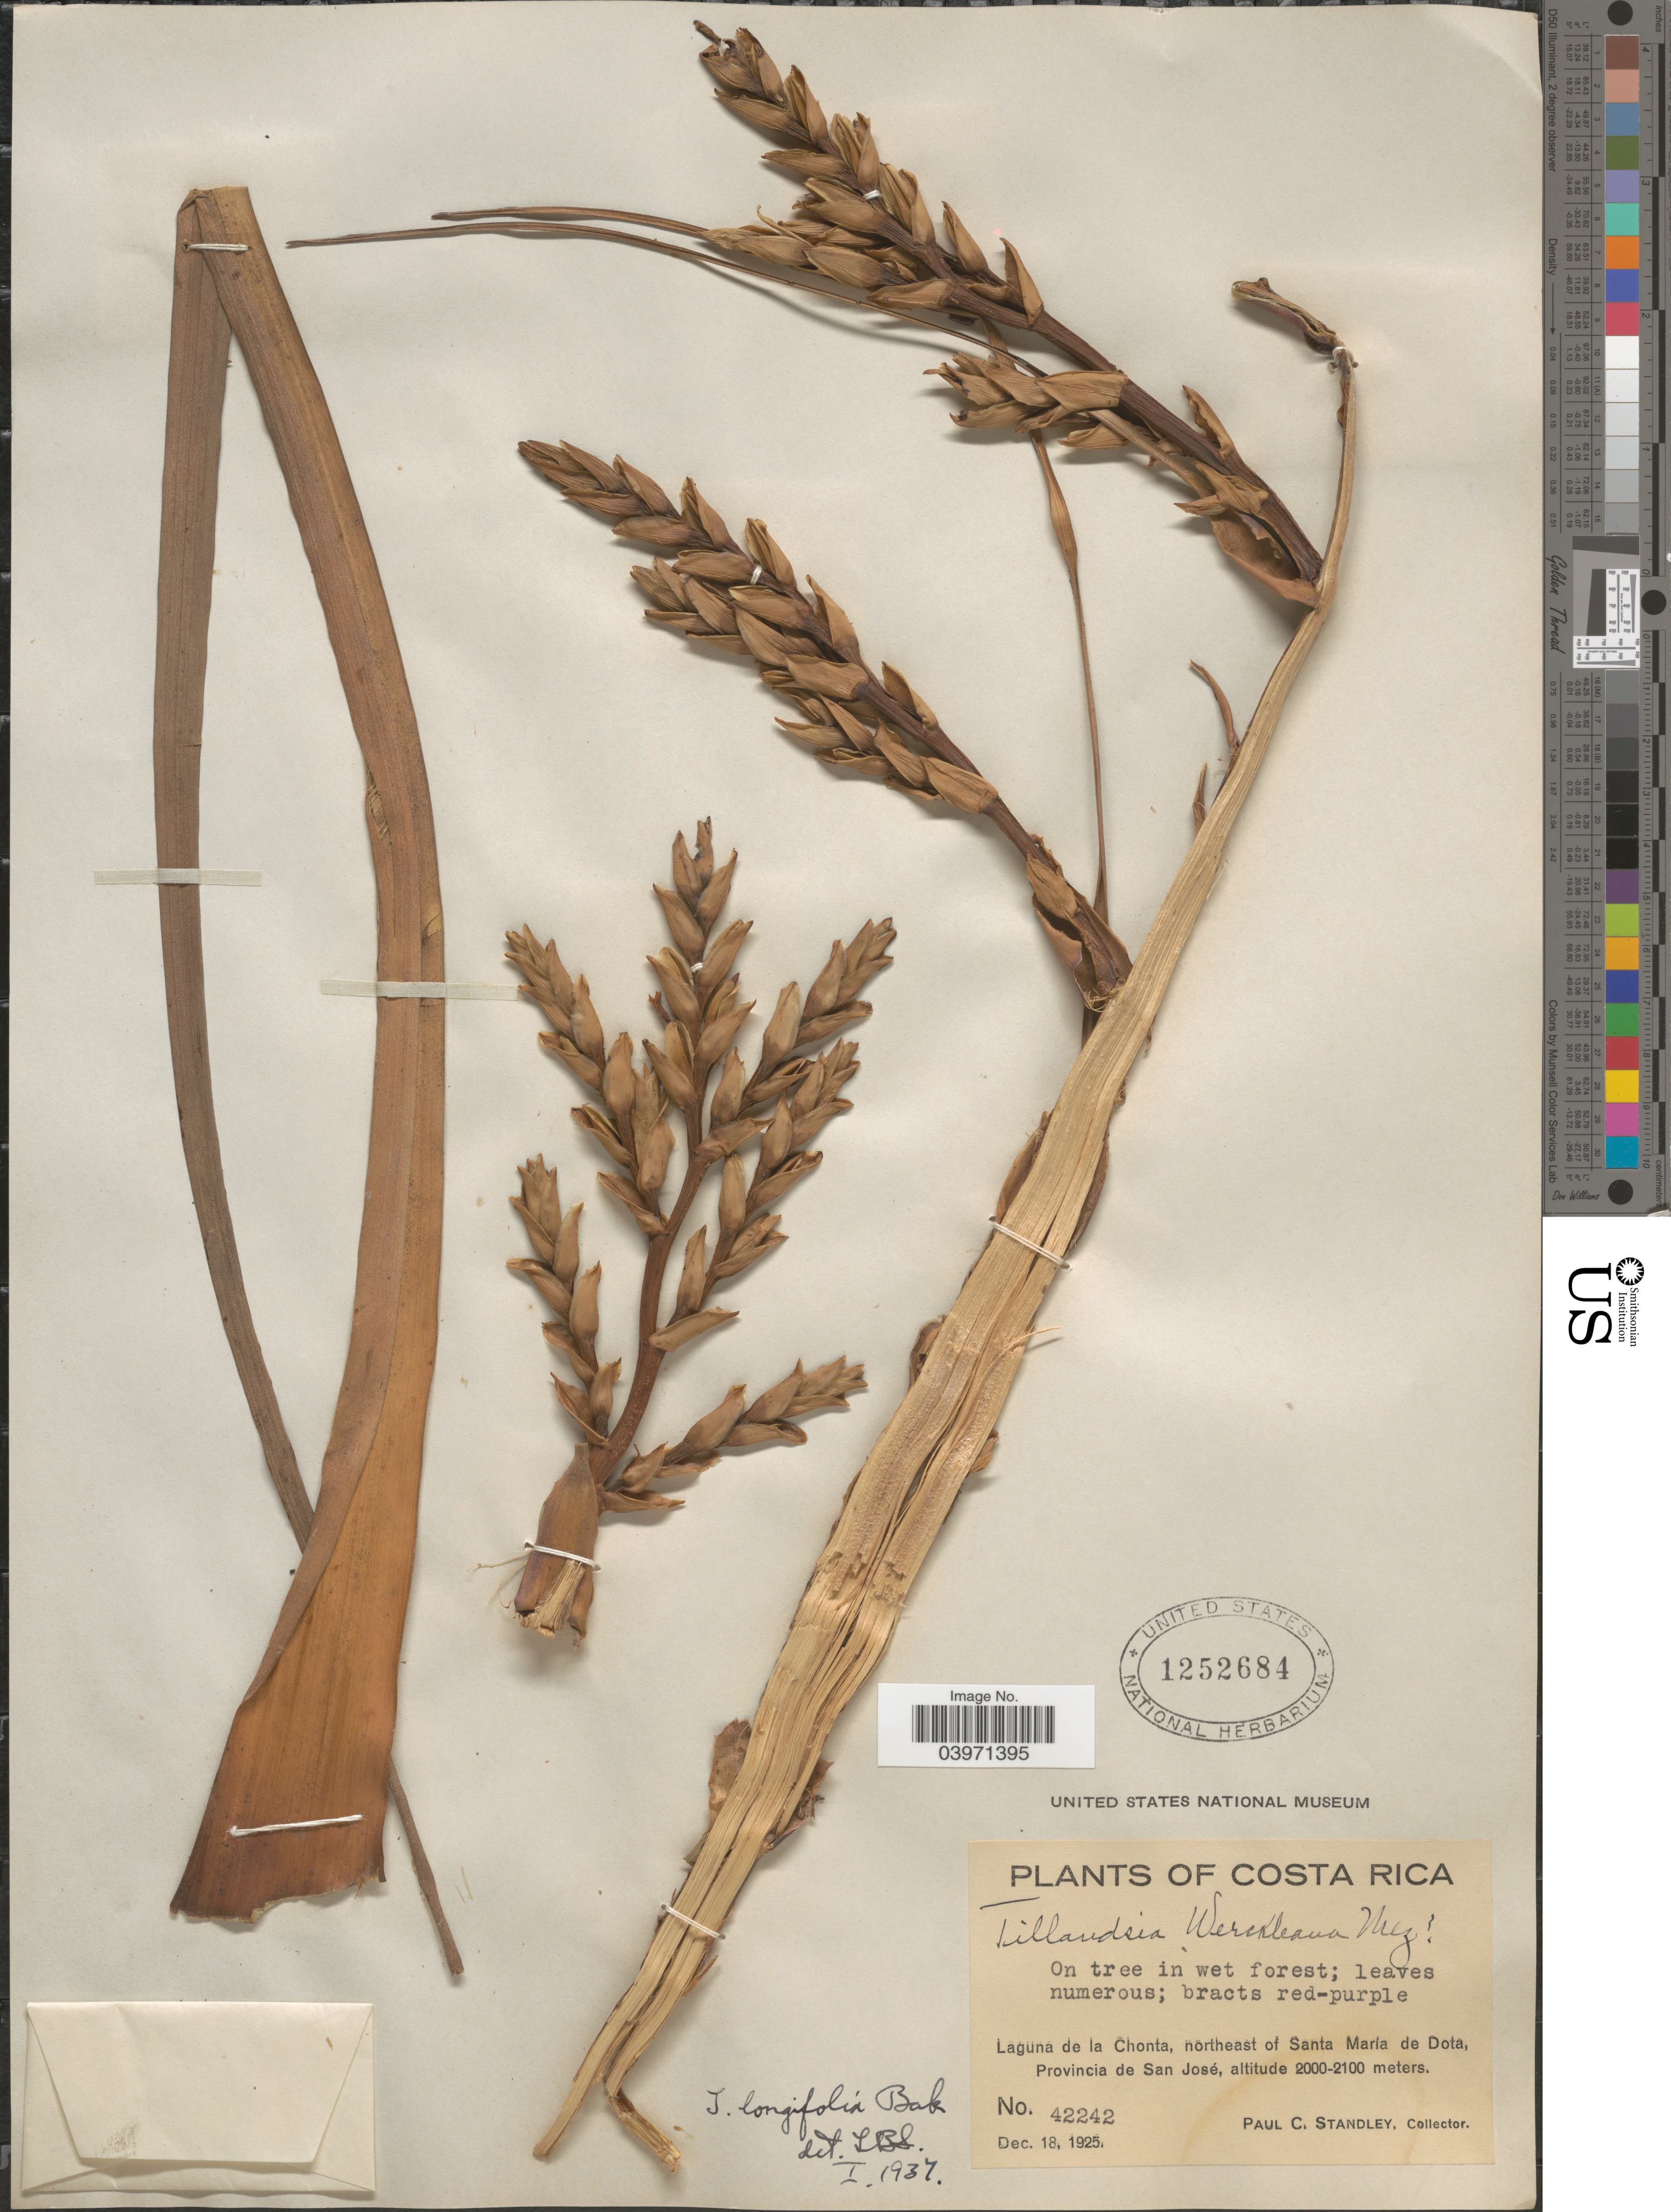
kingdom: Plantae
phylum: Tracheophyta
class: Liliopsida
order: Poales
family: Bromeliaceae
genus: Tillandsia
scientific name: Tillandsia longifolia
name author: Baker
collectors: P. C. Standley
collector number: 42242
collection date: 1925-12-18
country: Costa Rica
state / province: San José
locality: Laguna de la Chonta, northeast of Santa María de Dota.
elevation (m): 2000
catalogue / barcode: US 1252684